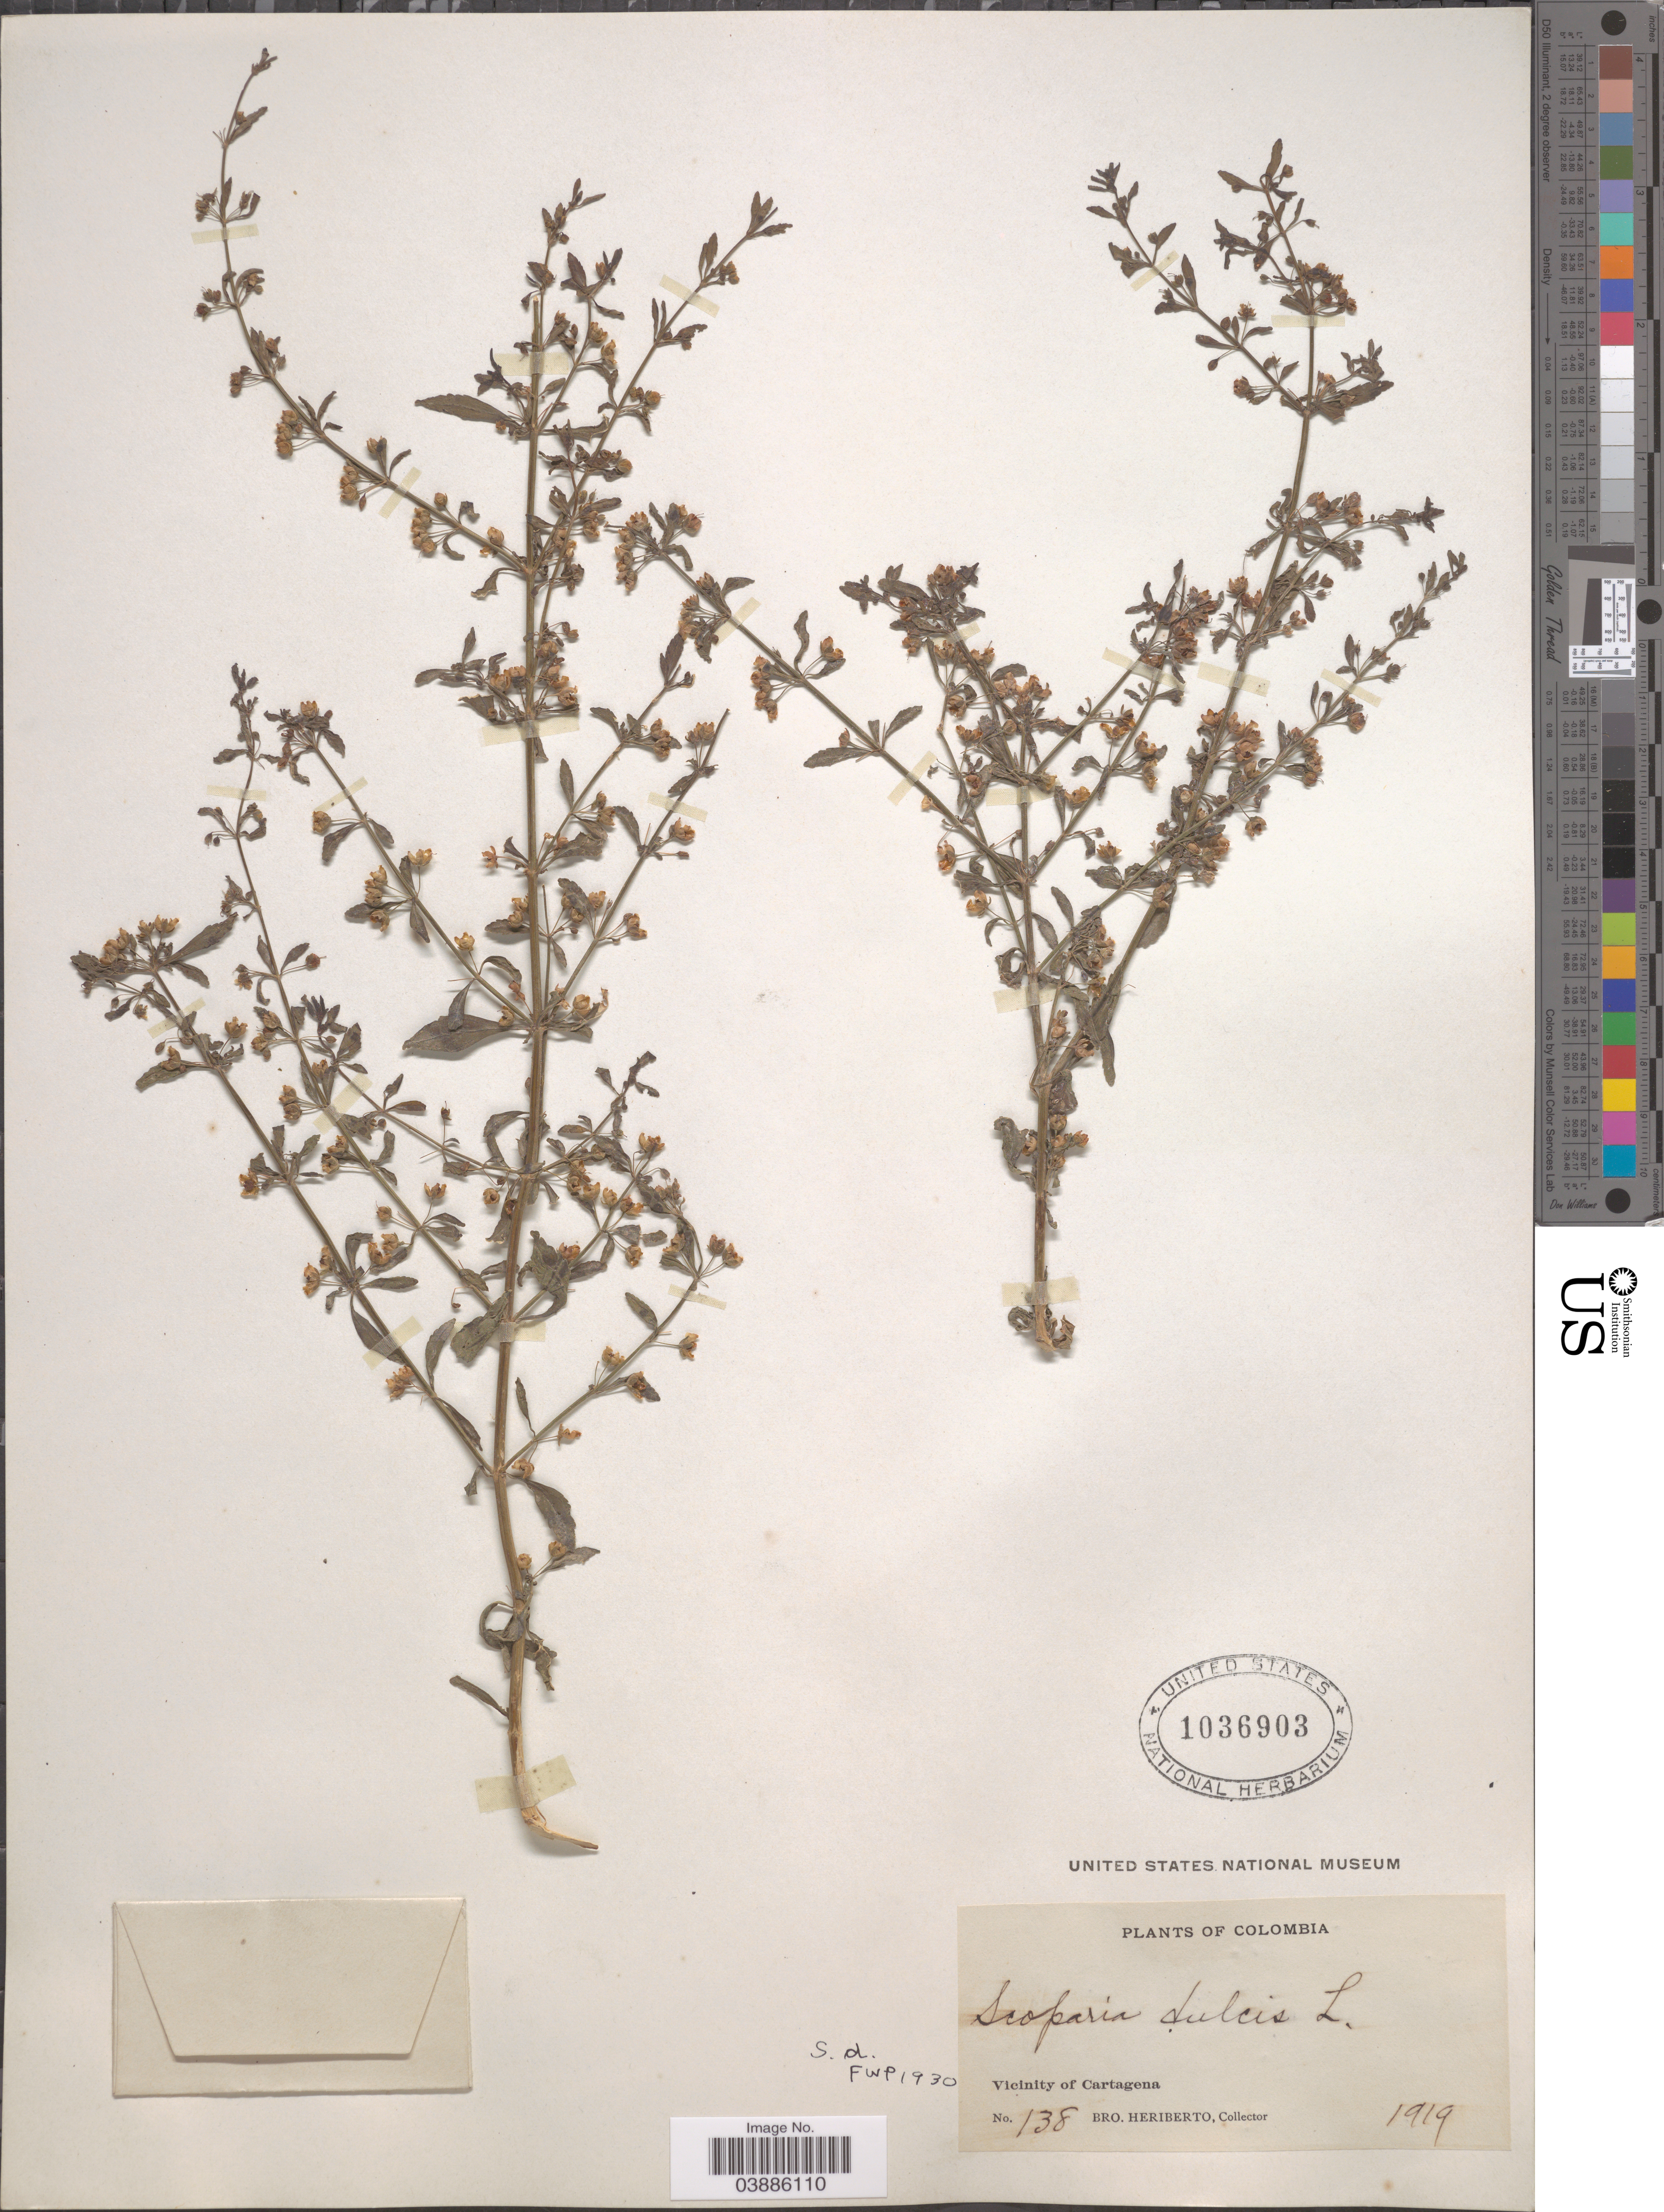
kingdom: Plantae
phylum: Tracheophyta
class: Magnoliopsida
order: Lamiales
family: Plantaginaceae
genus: Scoparia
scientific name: Scoparia dulcis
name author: L.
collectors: B. Heriberto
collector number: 138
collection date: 1919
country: Colombia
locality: Vicinity of Cartagena.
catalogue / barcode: US 1036903